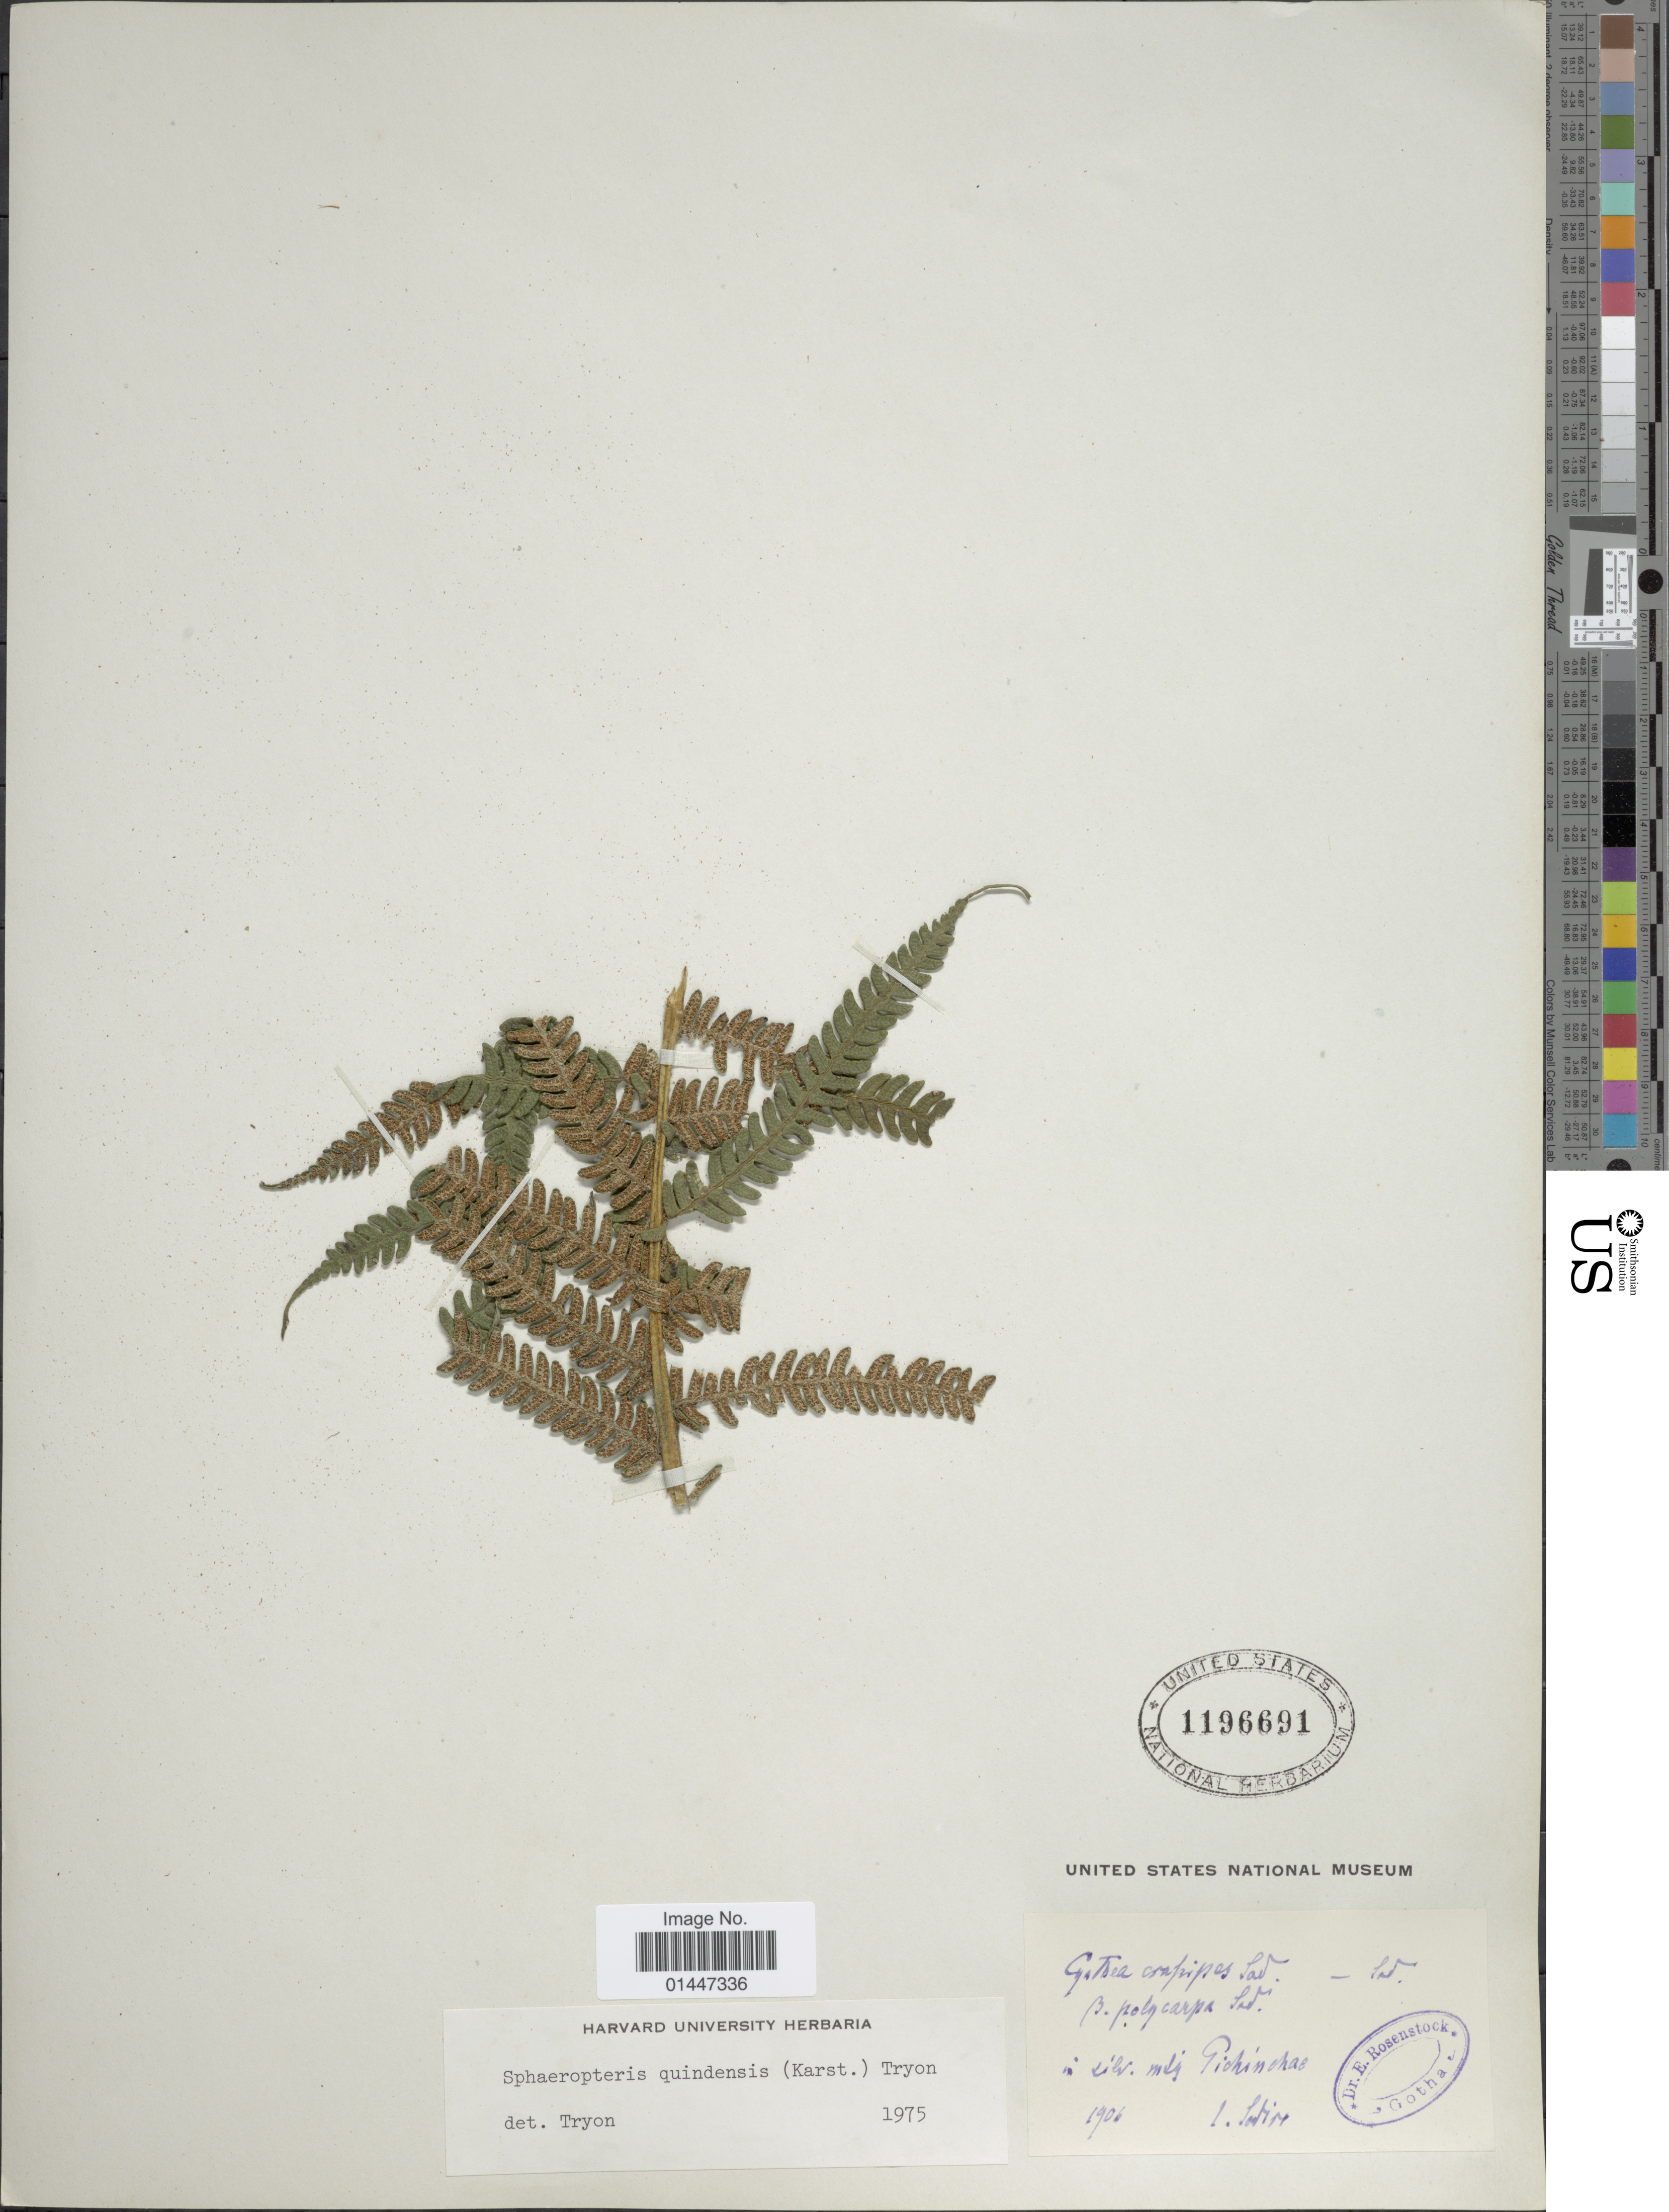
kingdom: Plantae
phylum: Tracheophyta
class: Polypodiopsida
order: Cyatheales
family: Cyatheaceae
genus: Sphaeropteris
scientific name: Sphaeropteris quindiuensis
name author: (H. Karst.) R.M. Tryon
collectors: L. Sodiro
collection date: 1906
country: Ecuador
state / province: Pichincha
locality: In silv. mlj [interpreted] Pichinchae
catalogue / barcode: US 1196691